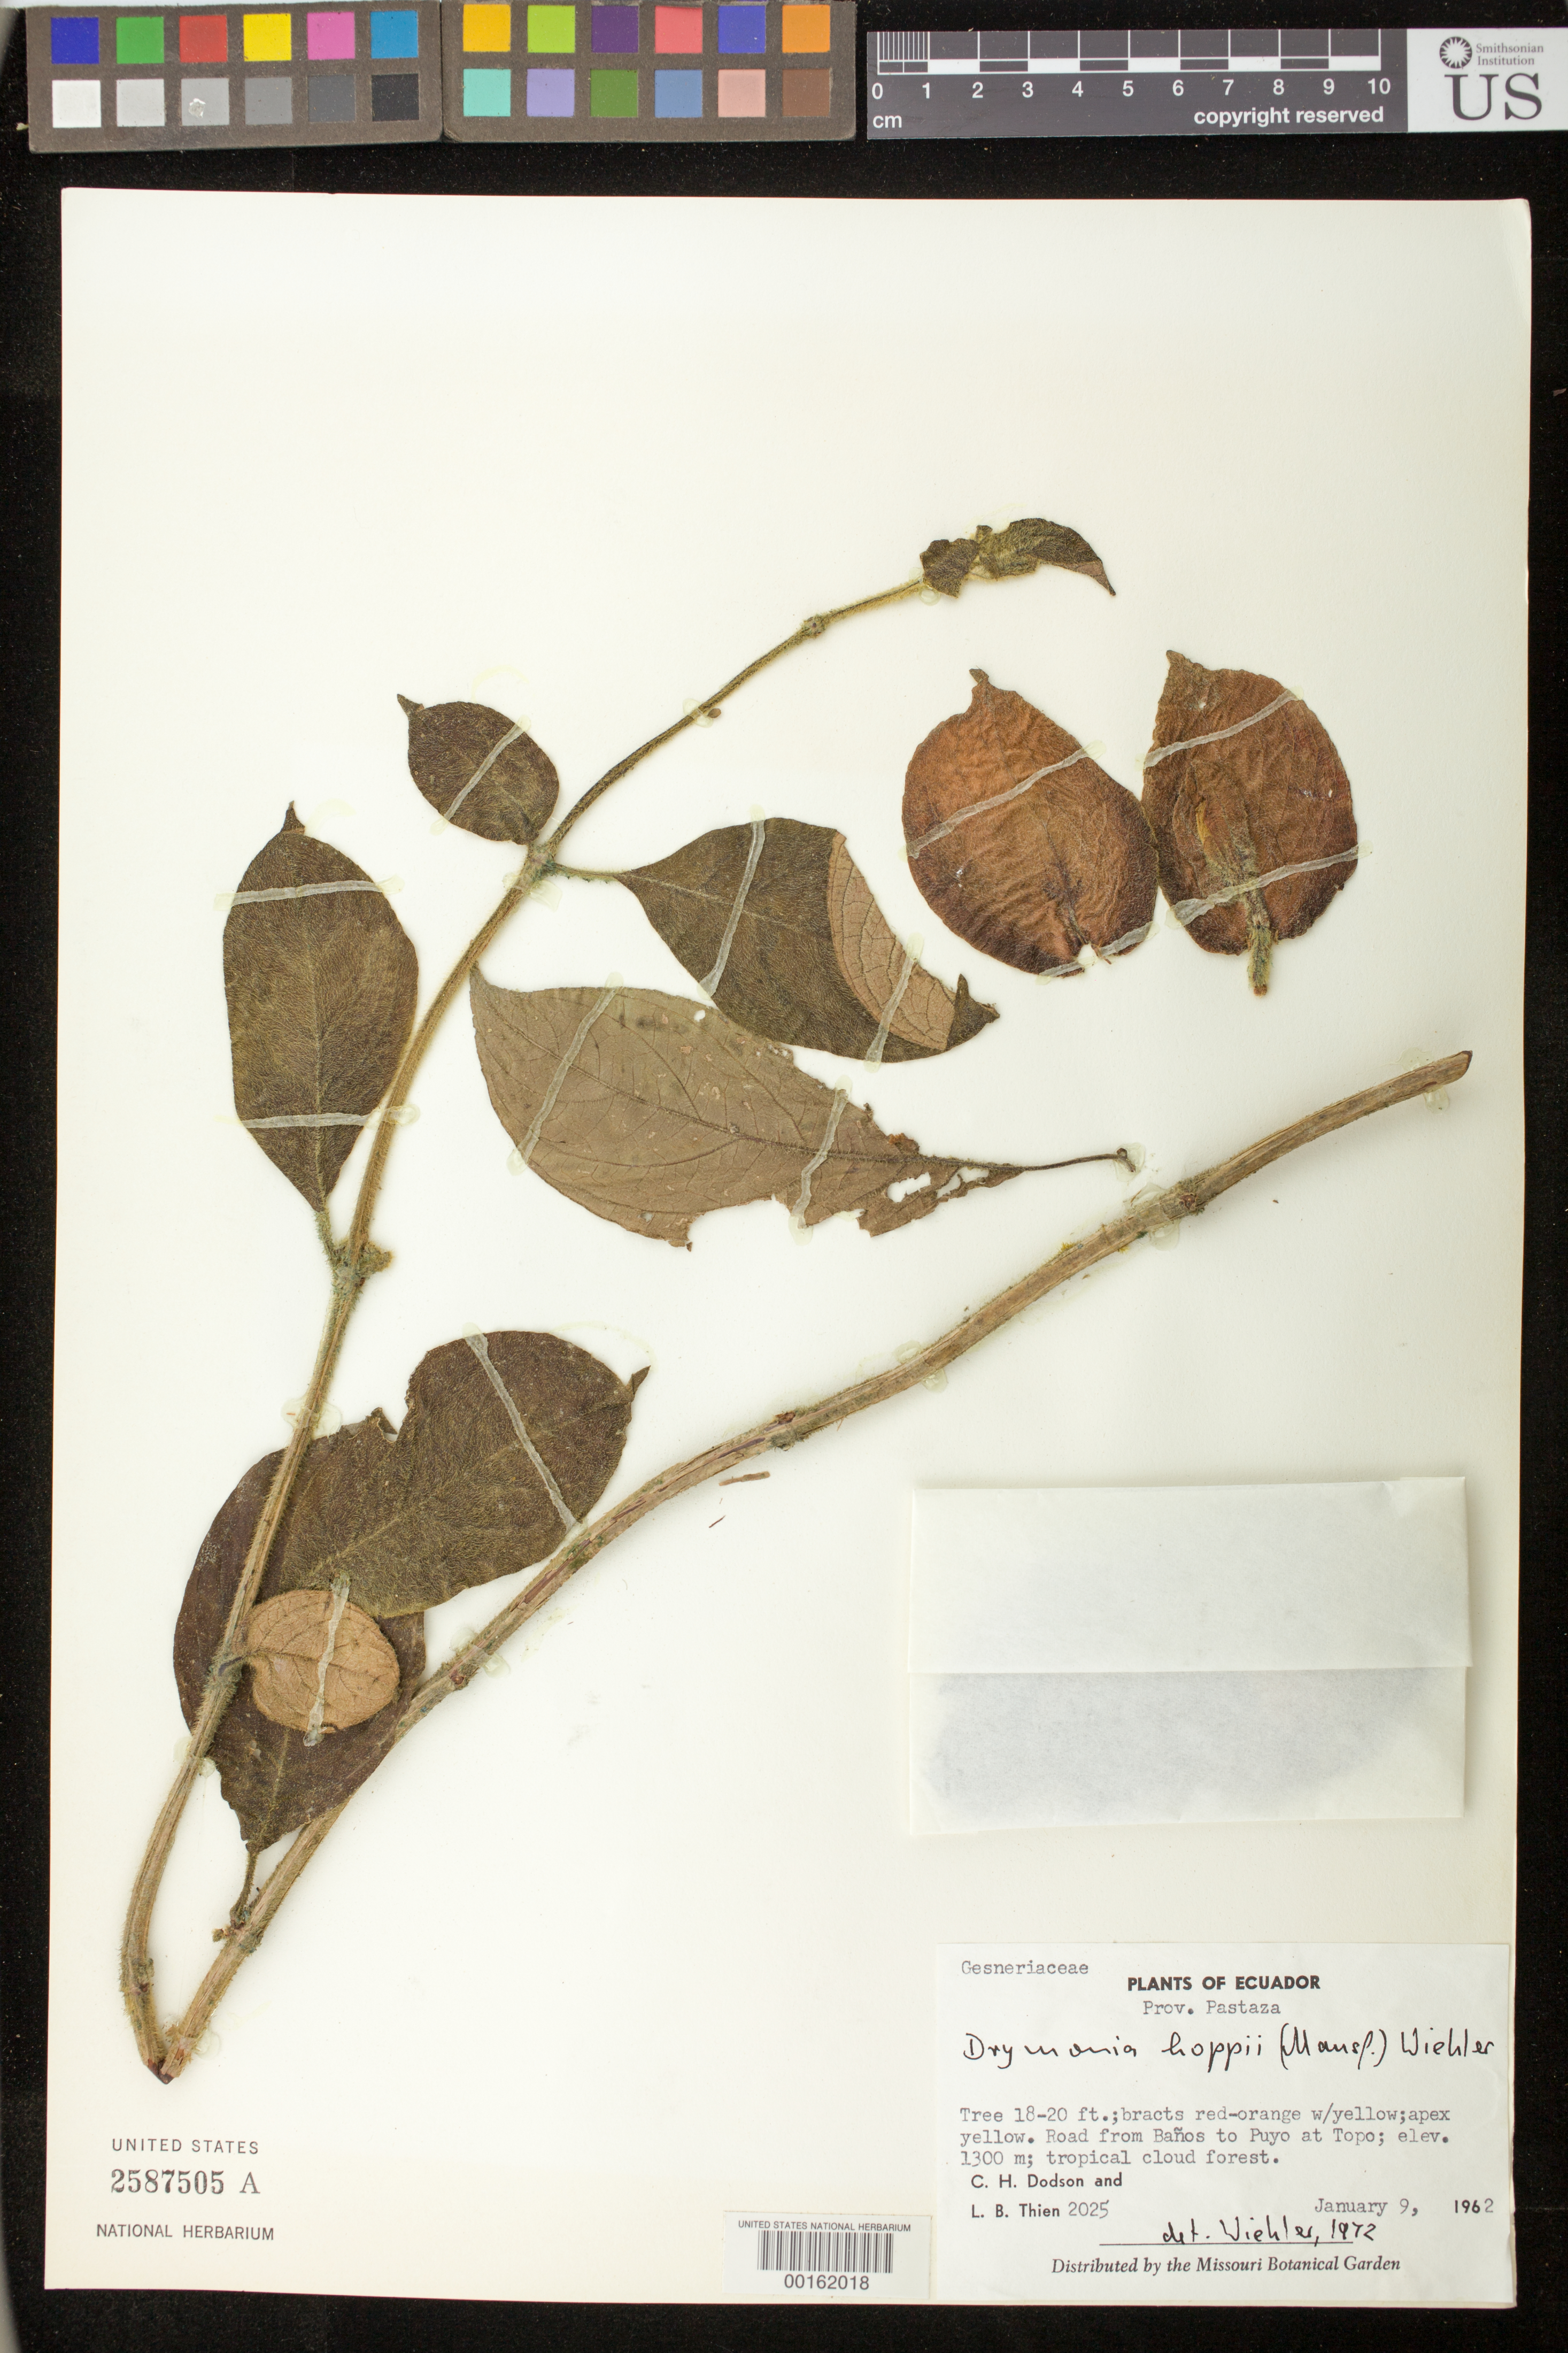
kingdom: Plantae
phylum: Tracheophyta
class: Magnoliopsida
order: Lamiales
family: Gesneriaceae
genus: Drymonia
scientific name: Drymonia hoppii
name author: (Mansf.) Wiehler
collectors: C. H. Dodson & L. Thien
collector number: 2025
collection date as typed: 09 Jan 1962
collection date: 1962-01-09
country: Ecuador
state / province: Pastaza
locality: Road from Banos to Puyo at Topo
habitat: Tropical cloud forest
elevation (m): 1300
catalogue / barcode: US 2587505A